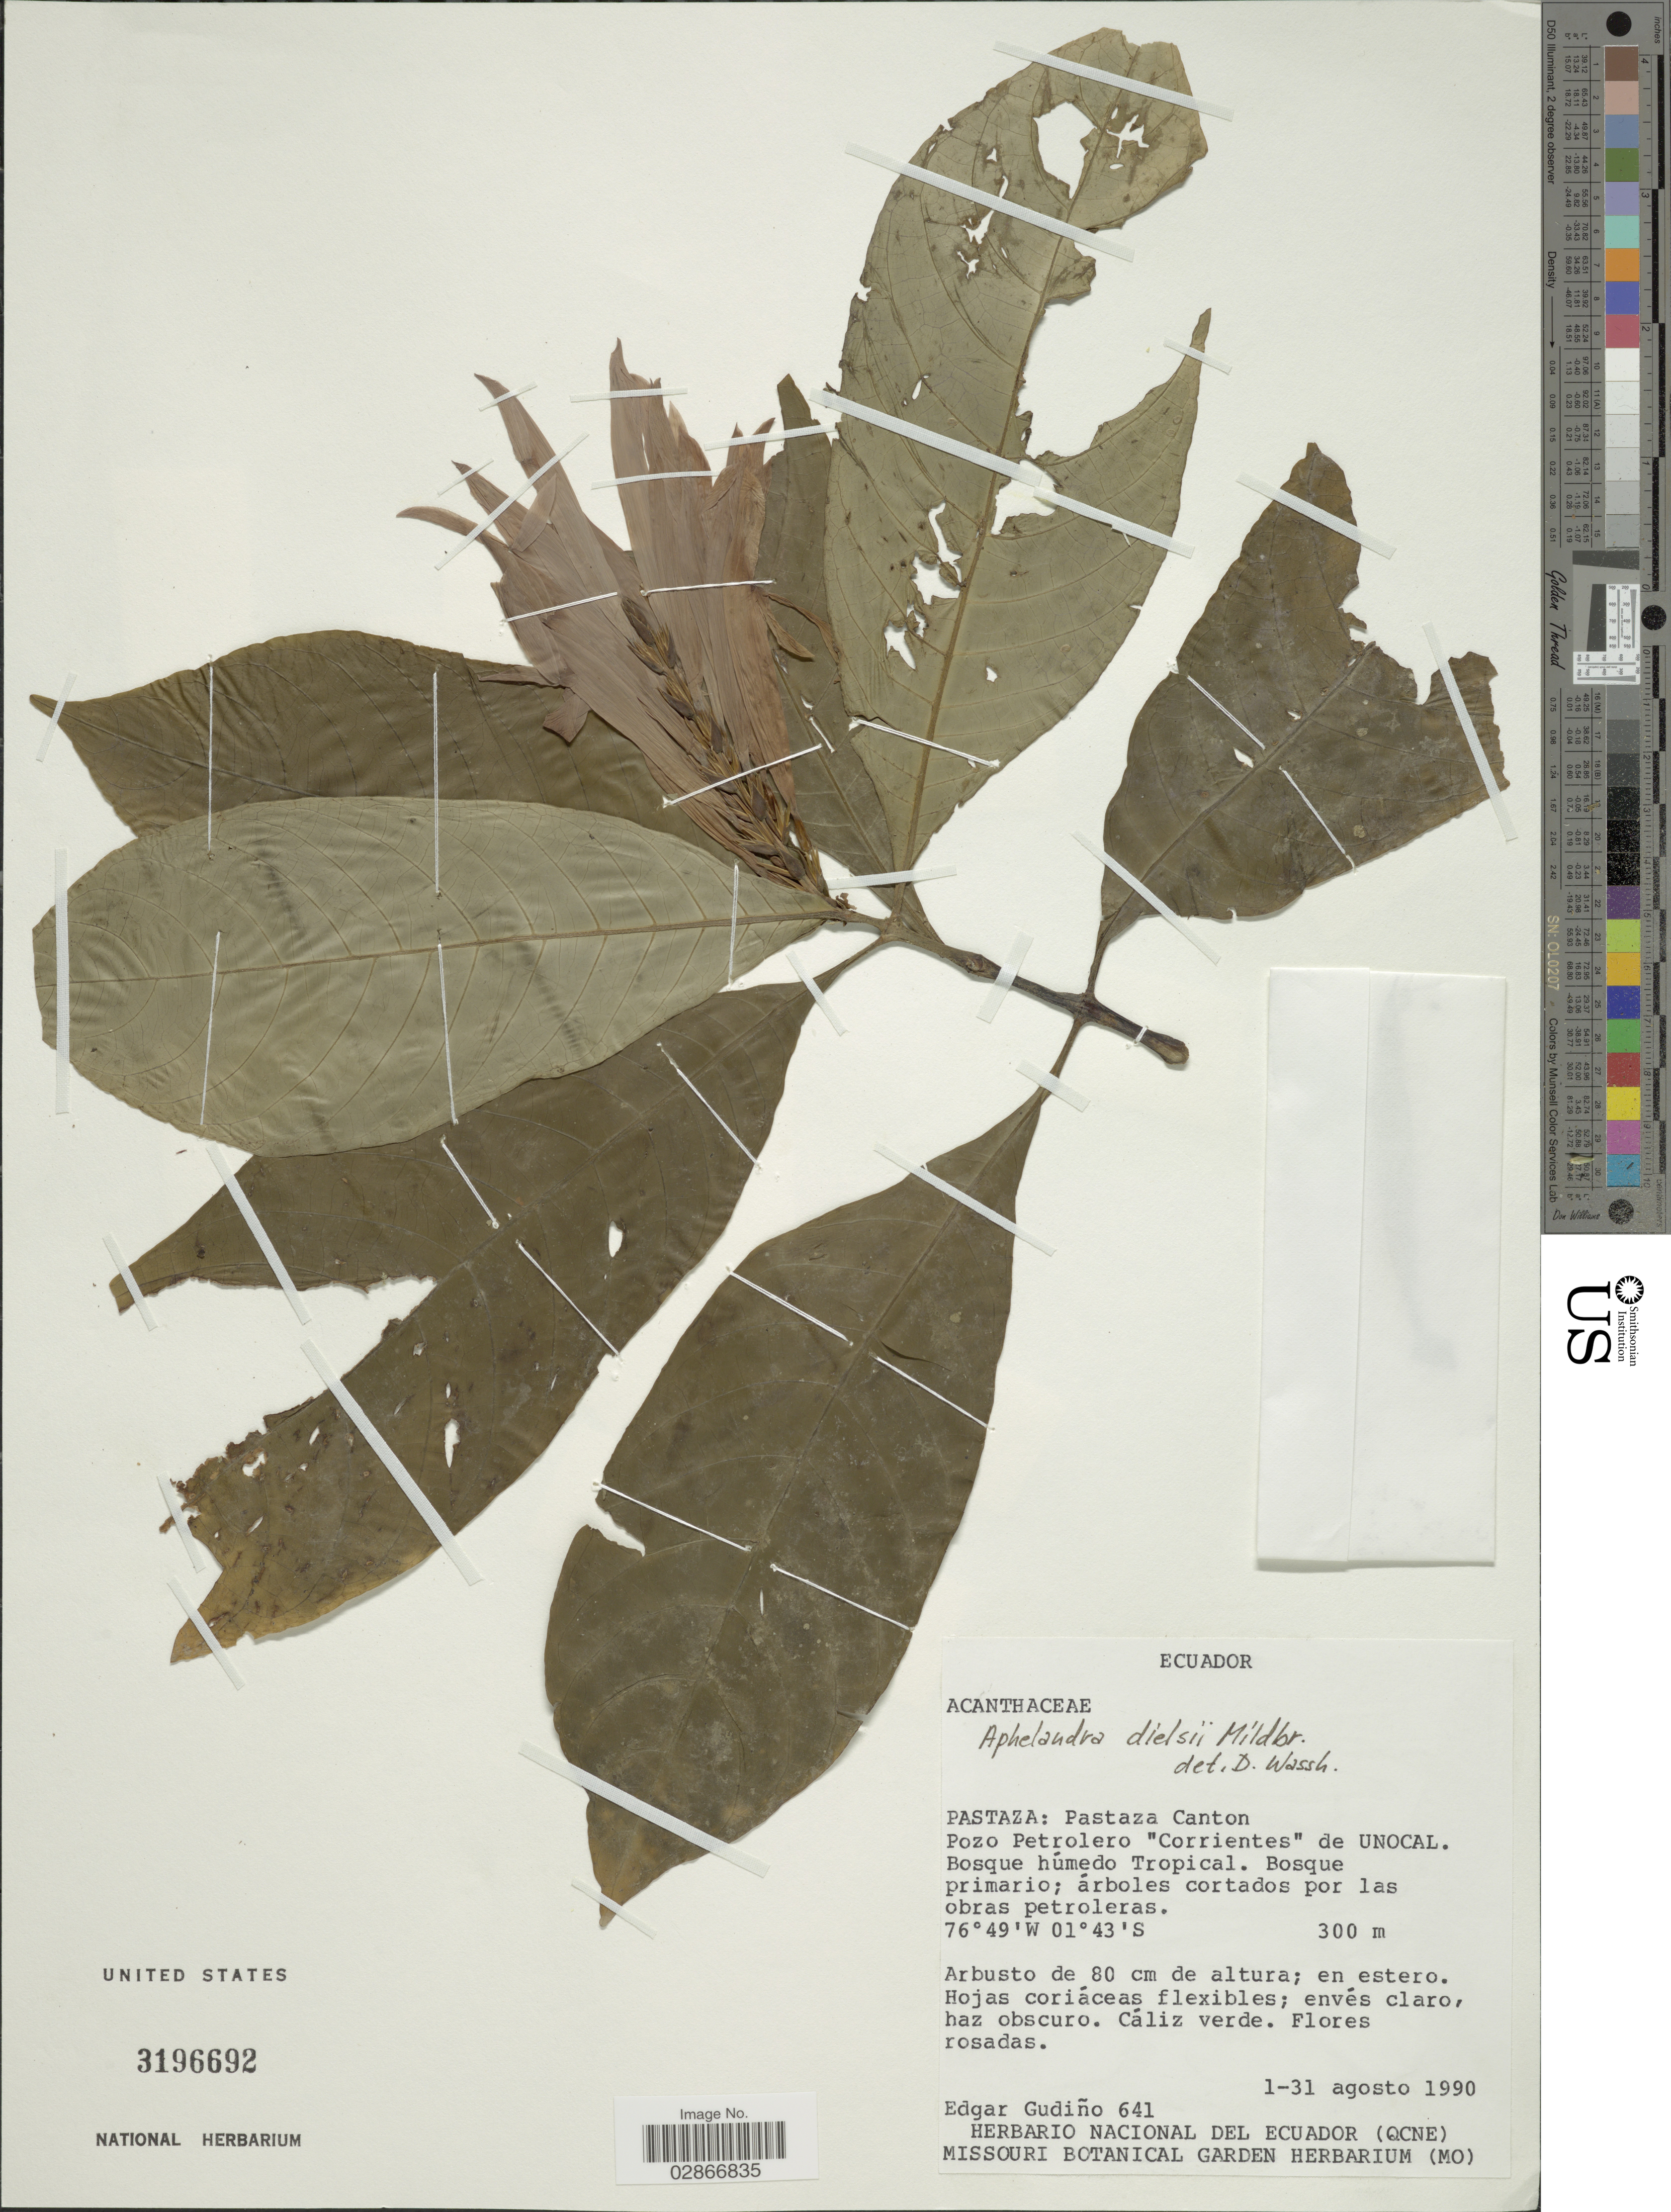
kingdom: Plantae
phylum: Tracheophyta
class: Magnoliopsida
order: Lamiales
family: Acanthaceae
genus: Aphelandra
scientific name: Aphelandra dielsii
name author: Mildbr.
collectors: E. Gudiño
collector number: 641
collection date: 1990-08-01/1990-08-31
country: Ecuador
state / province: Pastaza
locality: Pastaza Canton, Pozo Petrolero "Corrientes" de Unocal.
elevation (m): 300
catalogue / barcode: US 3196692